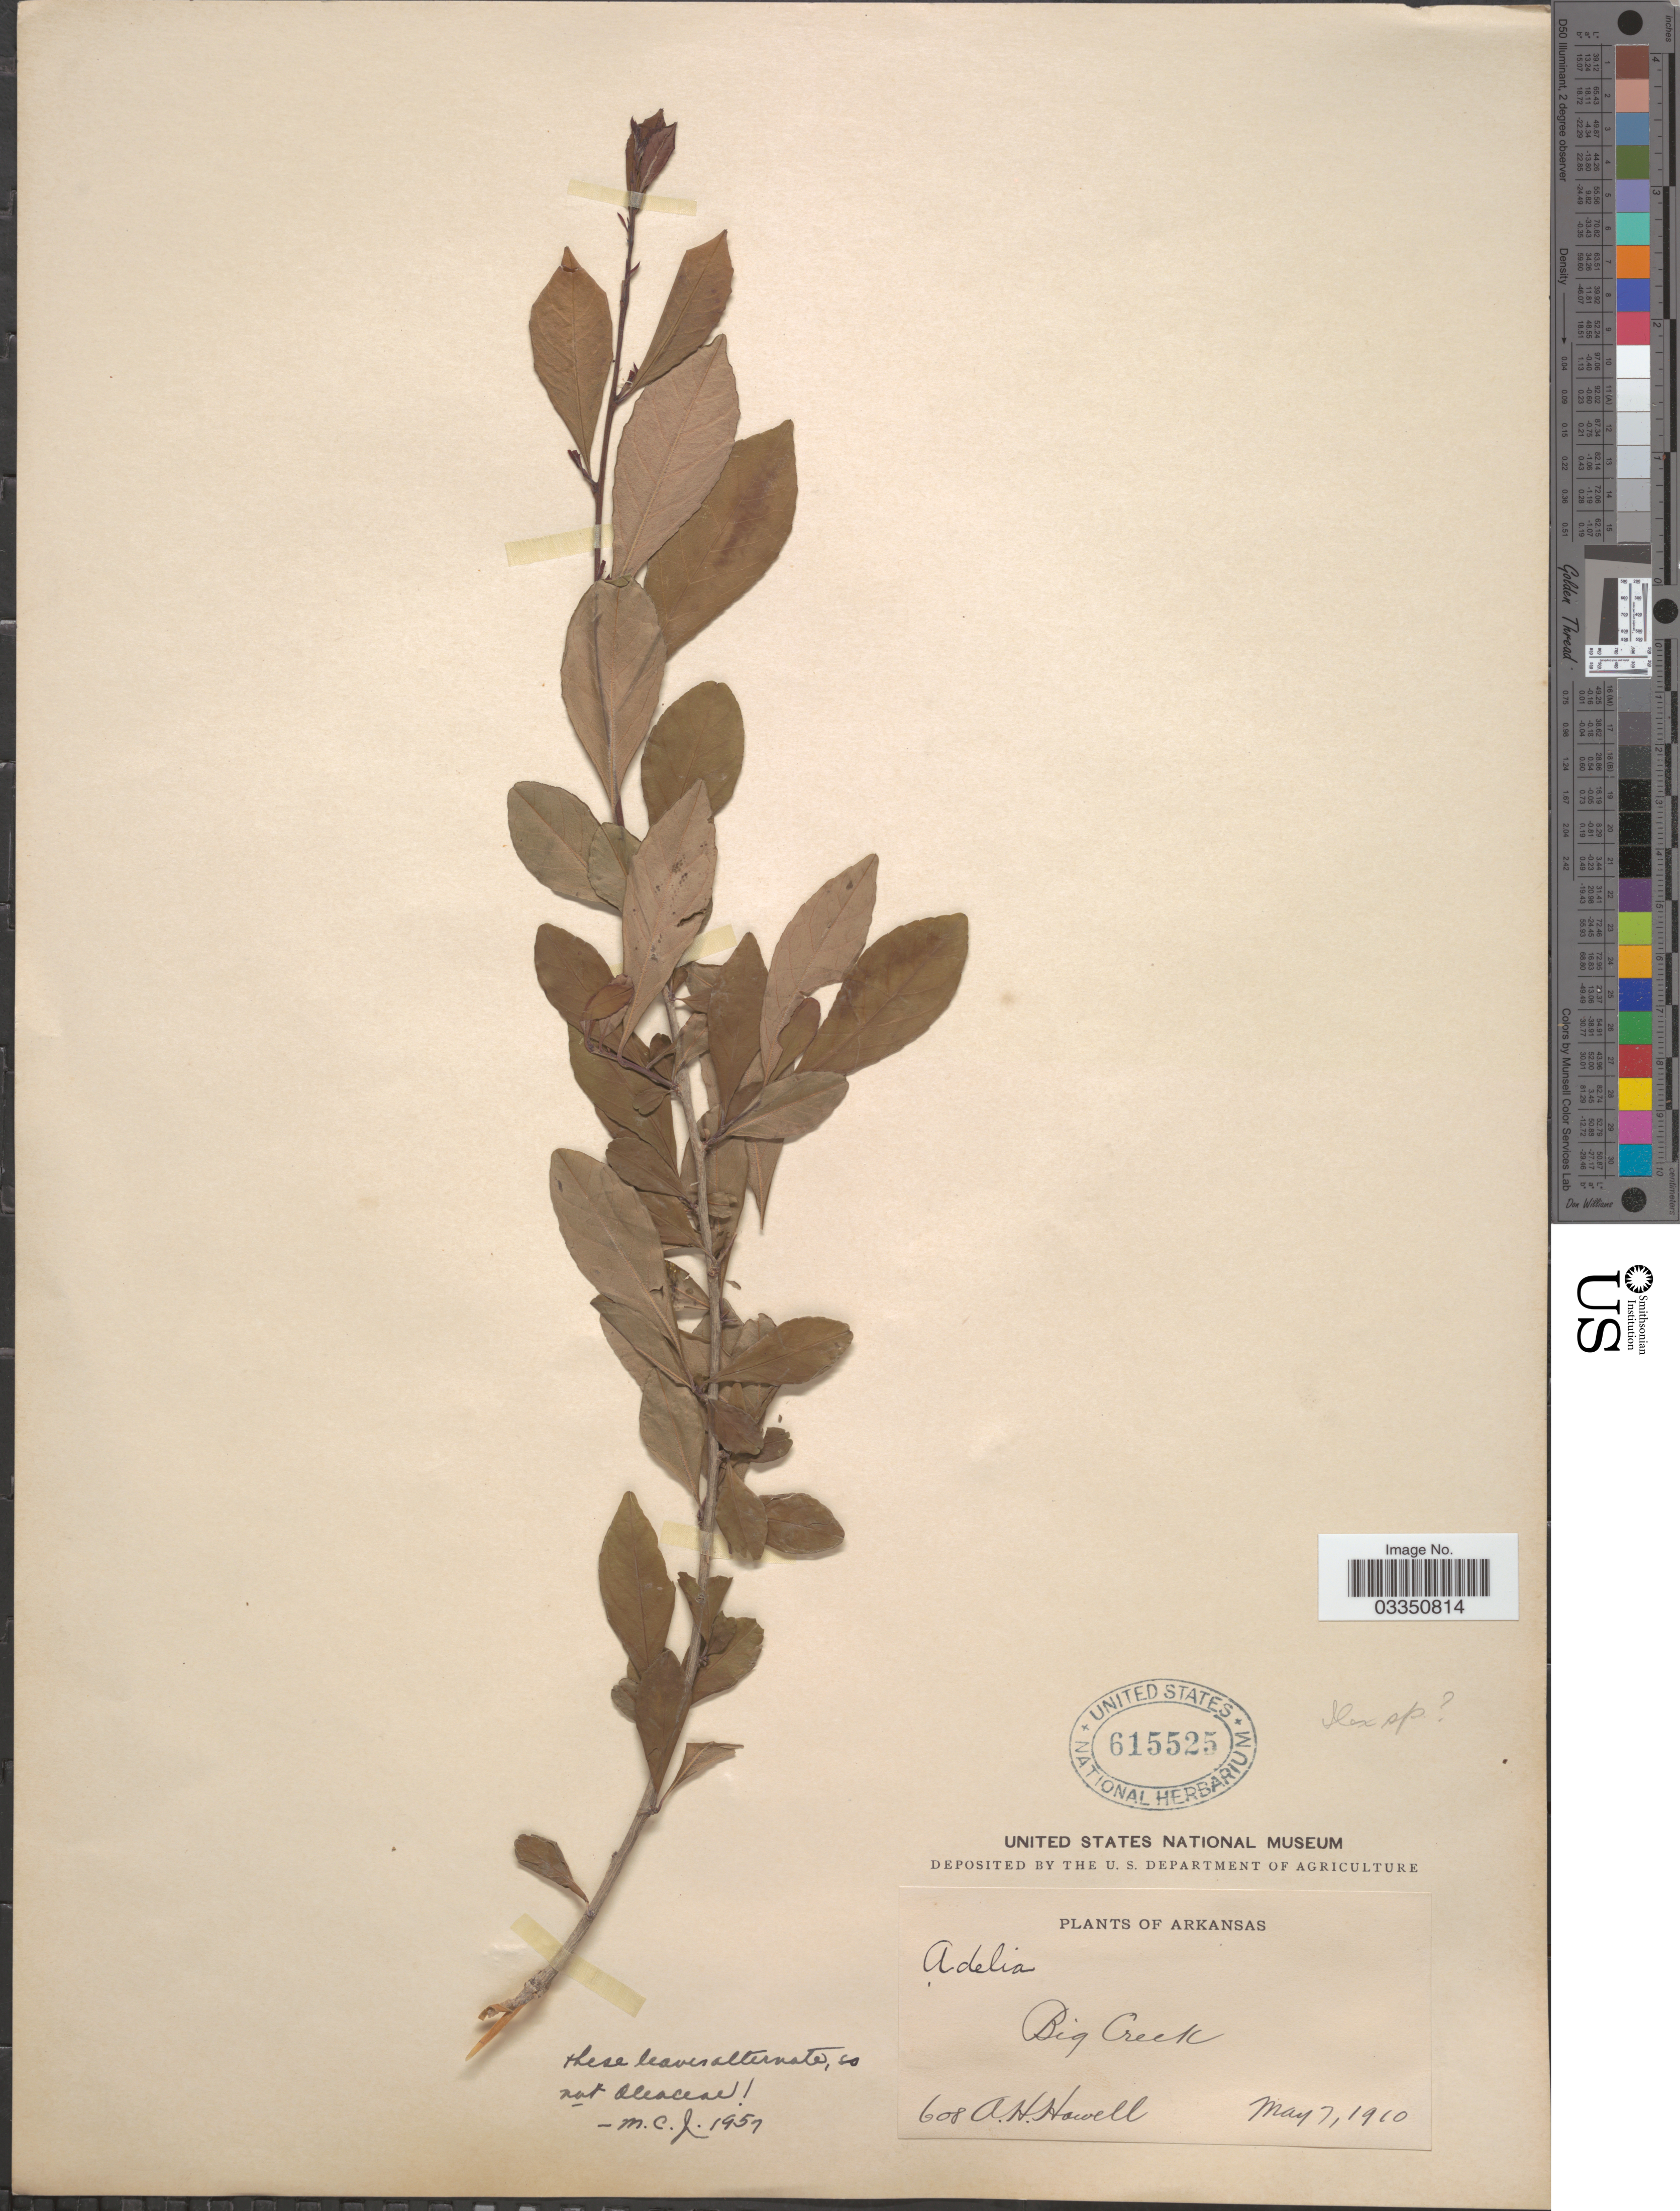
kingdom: Plantae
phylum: Tracheophyta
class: Magnoliopsida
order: Aquifoliales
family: Aquifoliaceae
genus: Ilex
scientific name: Ilex sp.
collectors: A. Howell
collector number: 608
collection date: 1910-05-07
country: United States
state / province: Arkansas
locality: Big Creek.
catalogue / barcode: US 615525